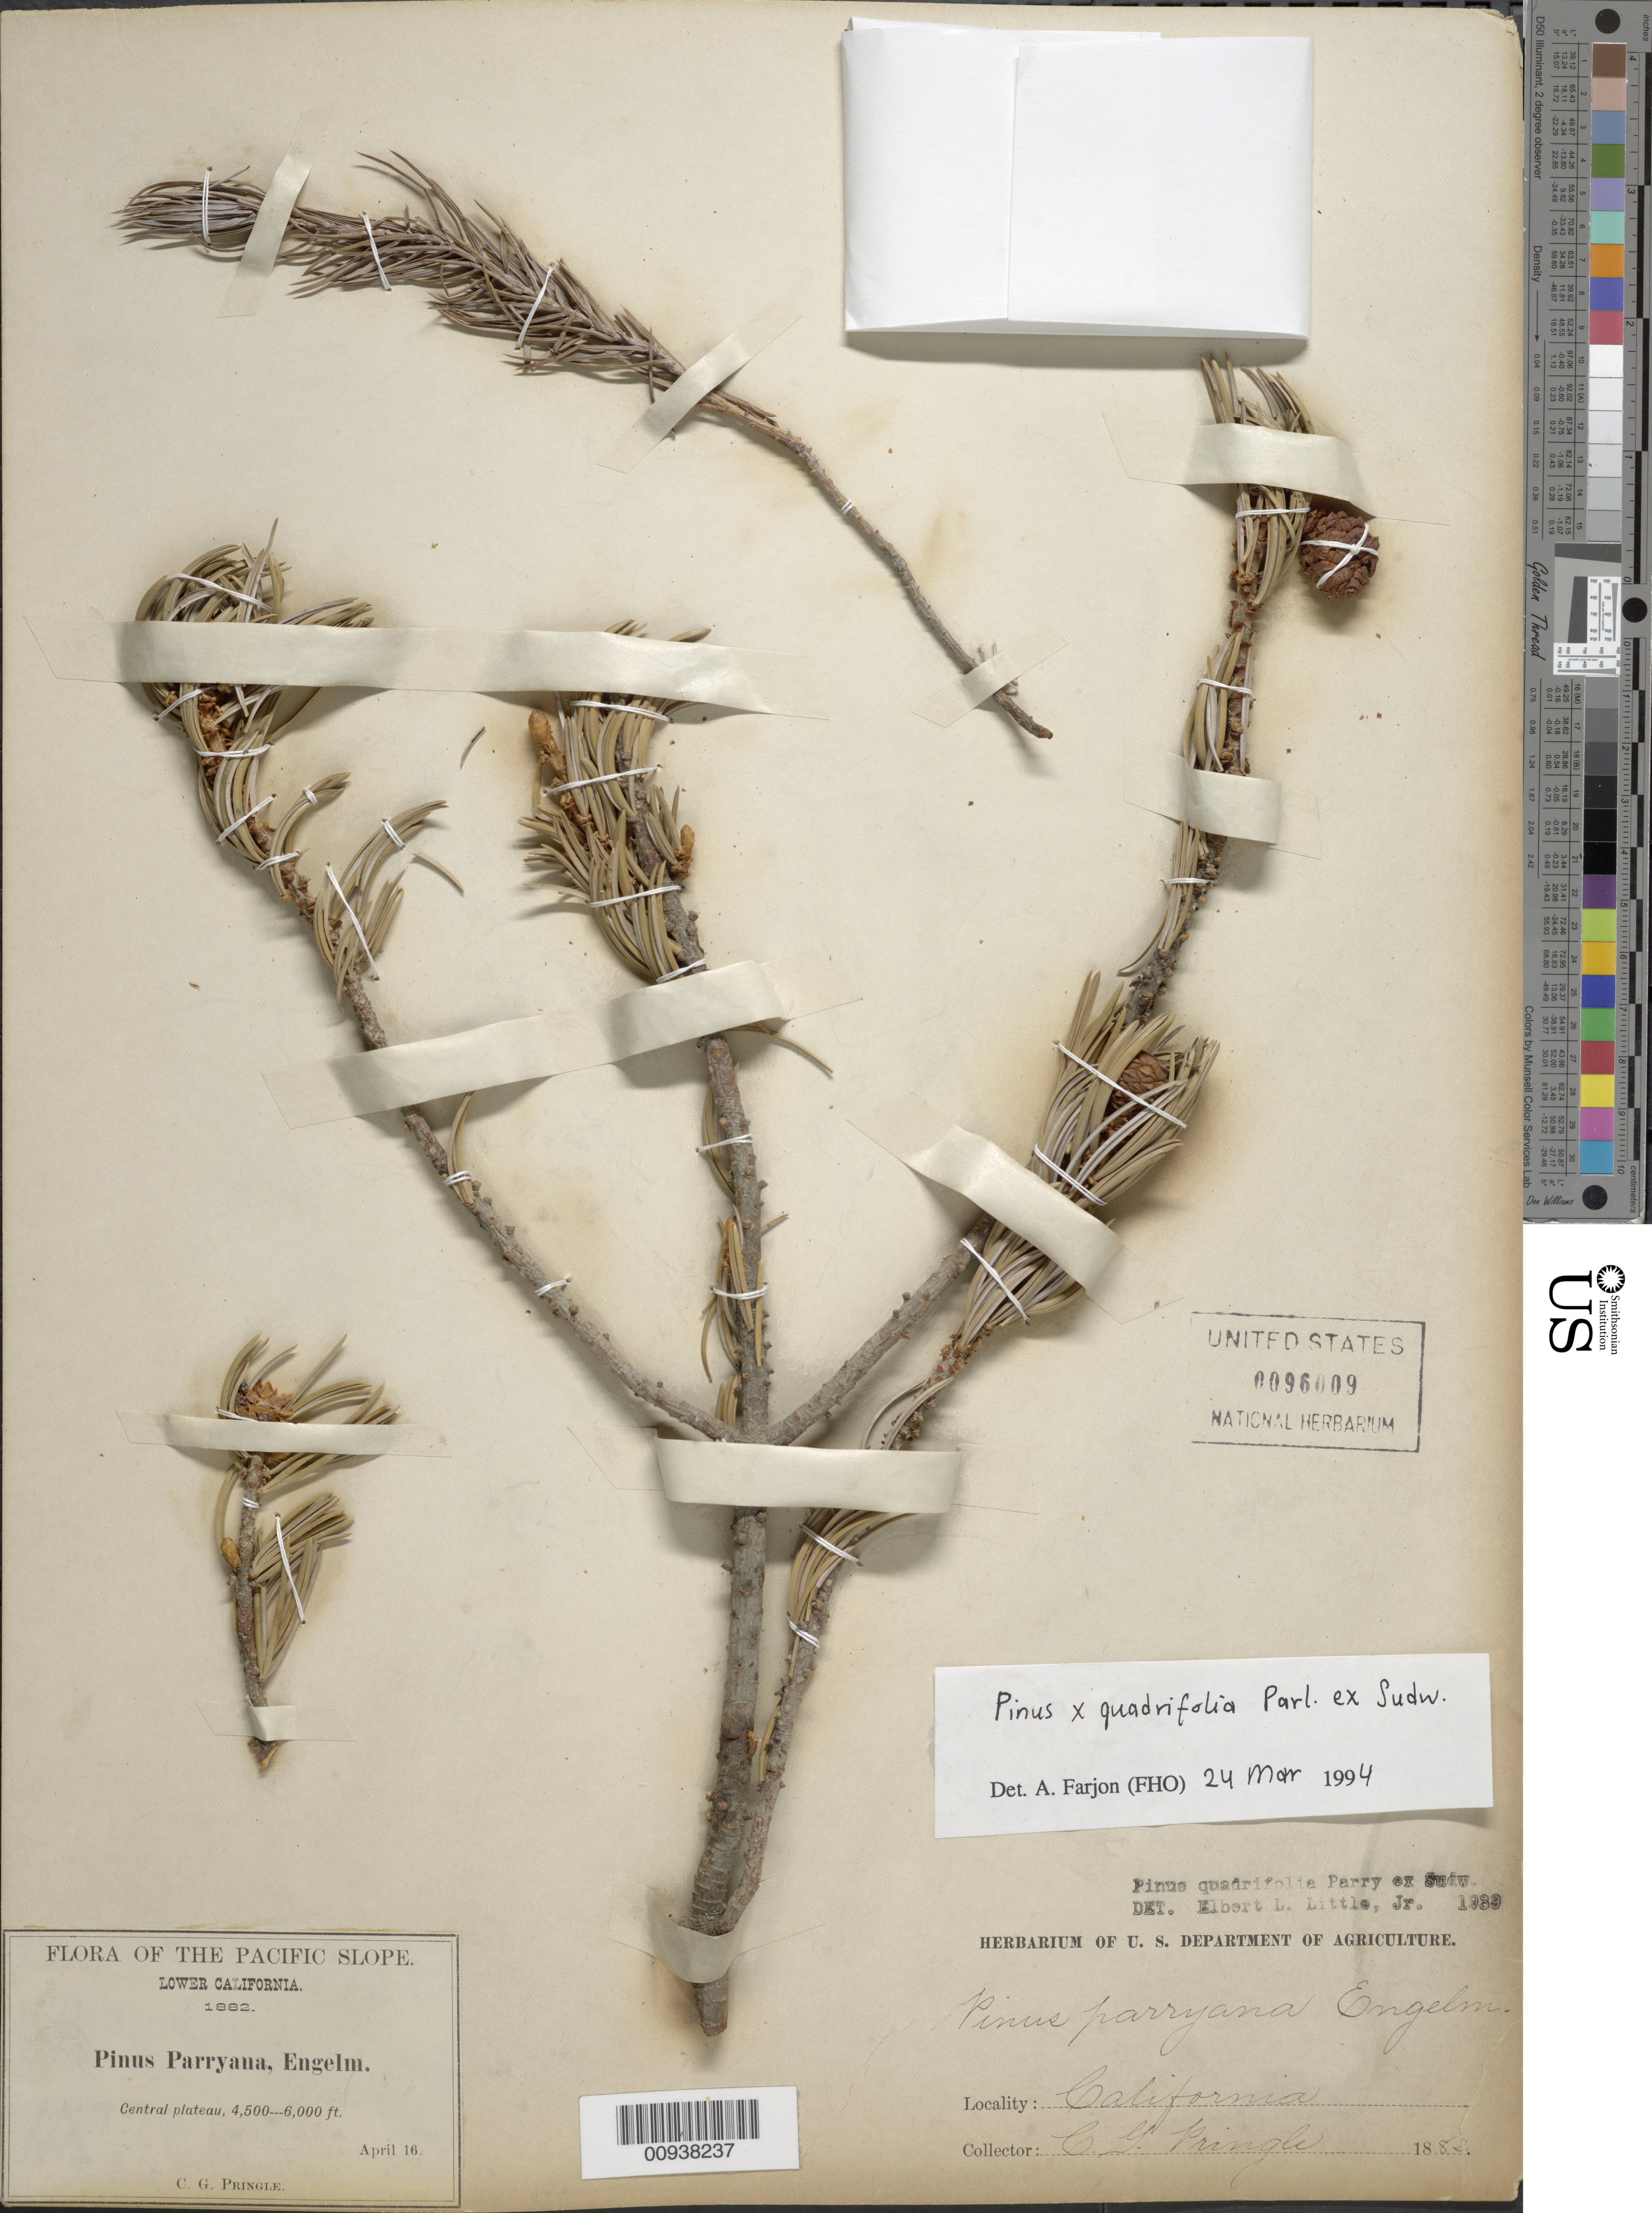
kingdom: Plantae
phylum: Tracheophyta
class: Pinopsida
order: Pinales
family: Pinaceae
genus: Pinus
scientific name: Pinus x quadrifolia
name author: Parl. ex Sudw.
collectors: C. G. Pringle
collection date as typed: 16 Apr 1882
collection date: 1882-04-16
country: Mexico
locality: Central plateau. Lower California.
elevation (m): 1372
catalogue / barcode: US 96009